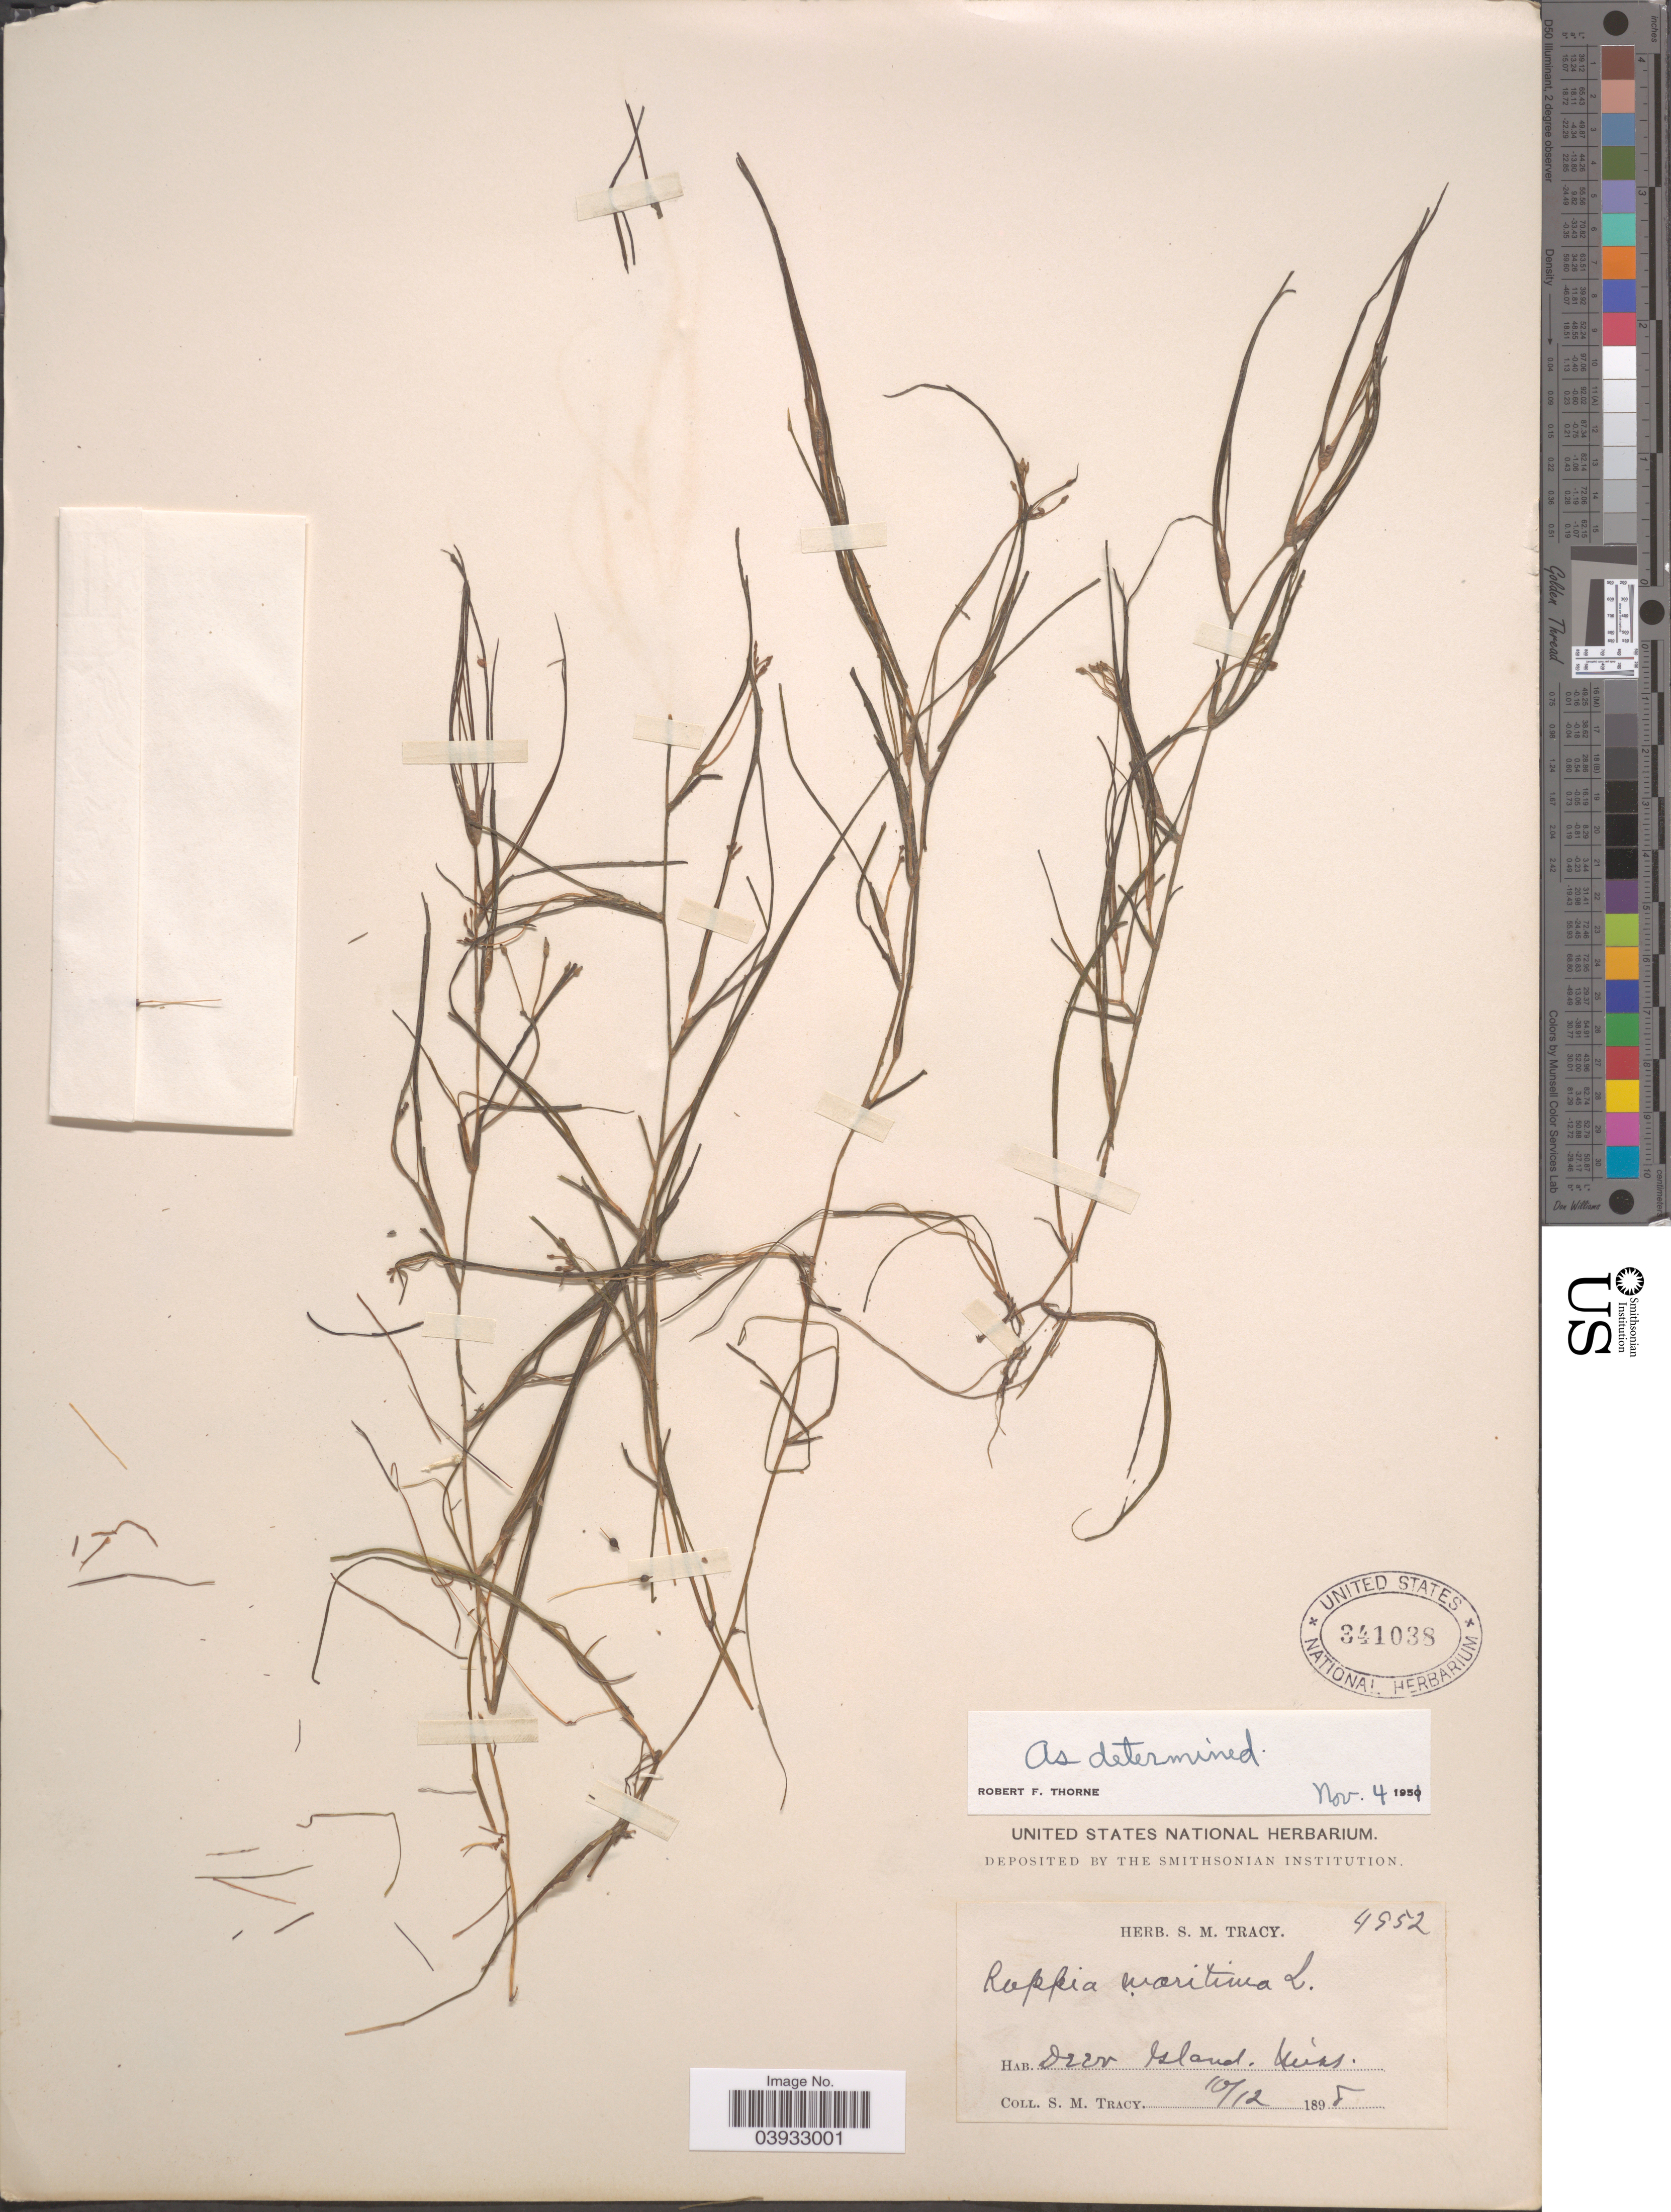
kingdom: Plantae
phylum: Tracheophyta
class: Liliopsida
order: Alismatales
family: Ruppiaceae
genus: Ruppia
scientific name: Ruppia maritima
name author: L.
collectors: S. M. Tracy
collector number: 4952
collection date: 1895-10-12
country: United States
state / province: Mississippi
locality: Deer Island.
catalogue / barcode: US 341038